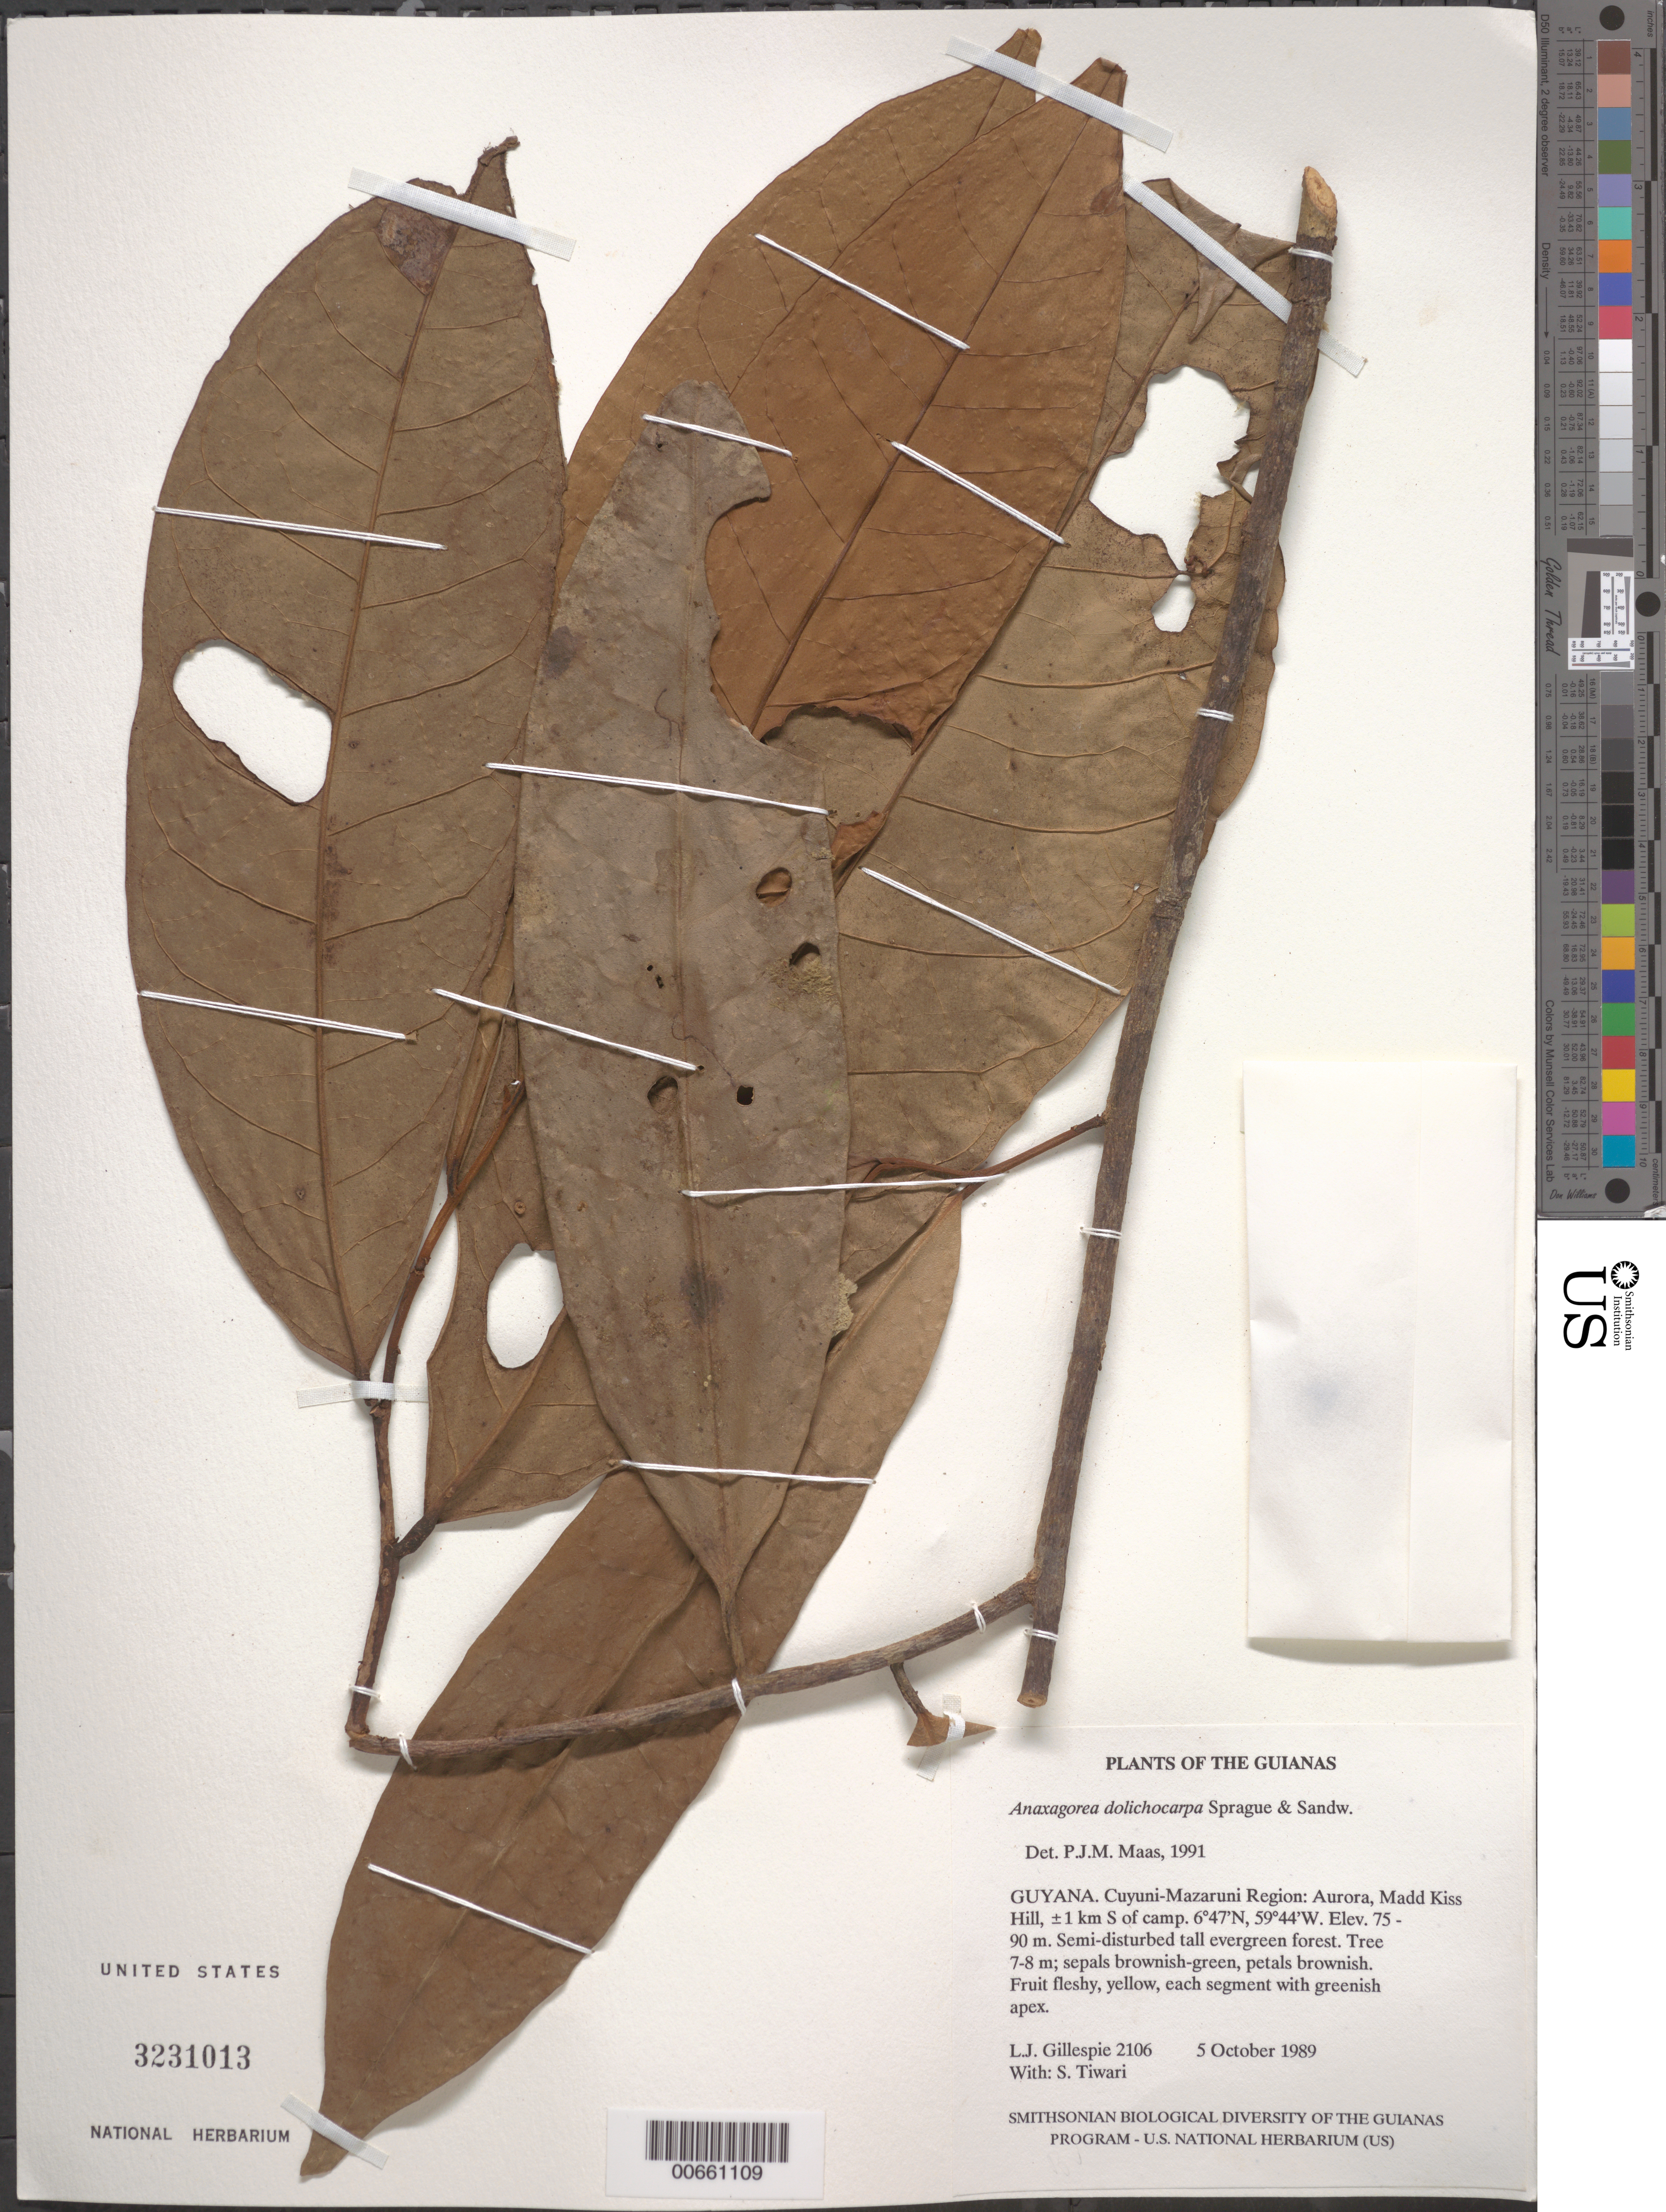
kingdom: Plantae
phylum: Tracheophyta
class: Magnoliopsida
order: Magnoliales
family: Annonaceae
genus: Anaxagorea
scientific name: Anaxagorea dolichocarpa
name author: Sprague & Sandwith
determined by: Maas, Paul J. M.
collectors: L. J. Gillespie & S. Tiwari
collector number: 2106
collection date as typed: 5 October 1989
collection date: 1989-10-05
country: Guyana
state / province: Cuyuni-Mazaruni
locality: Aurora, Madd Kiss Hill, ±1 km S of camp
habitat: Semi-disturbed tall evergreen forest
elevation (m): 75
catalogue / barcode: US 3231013